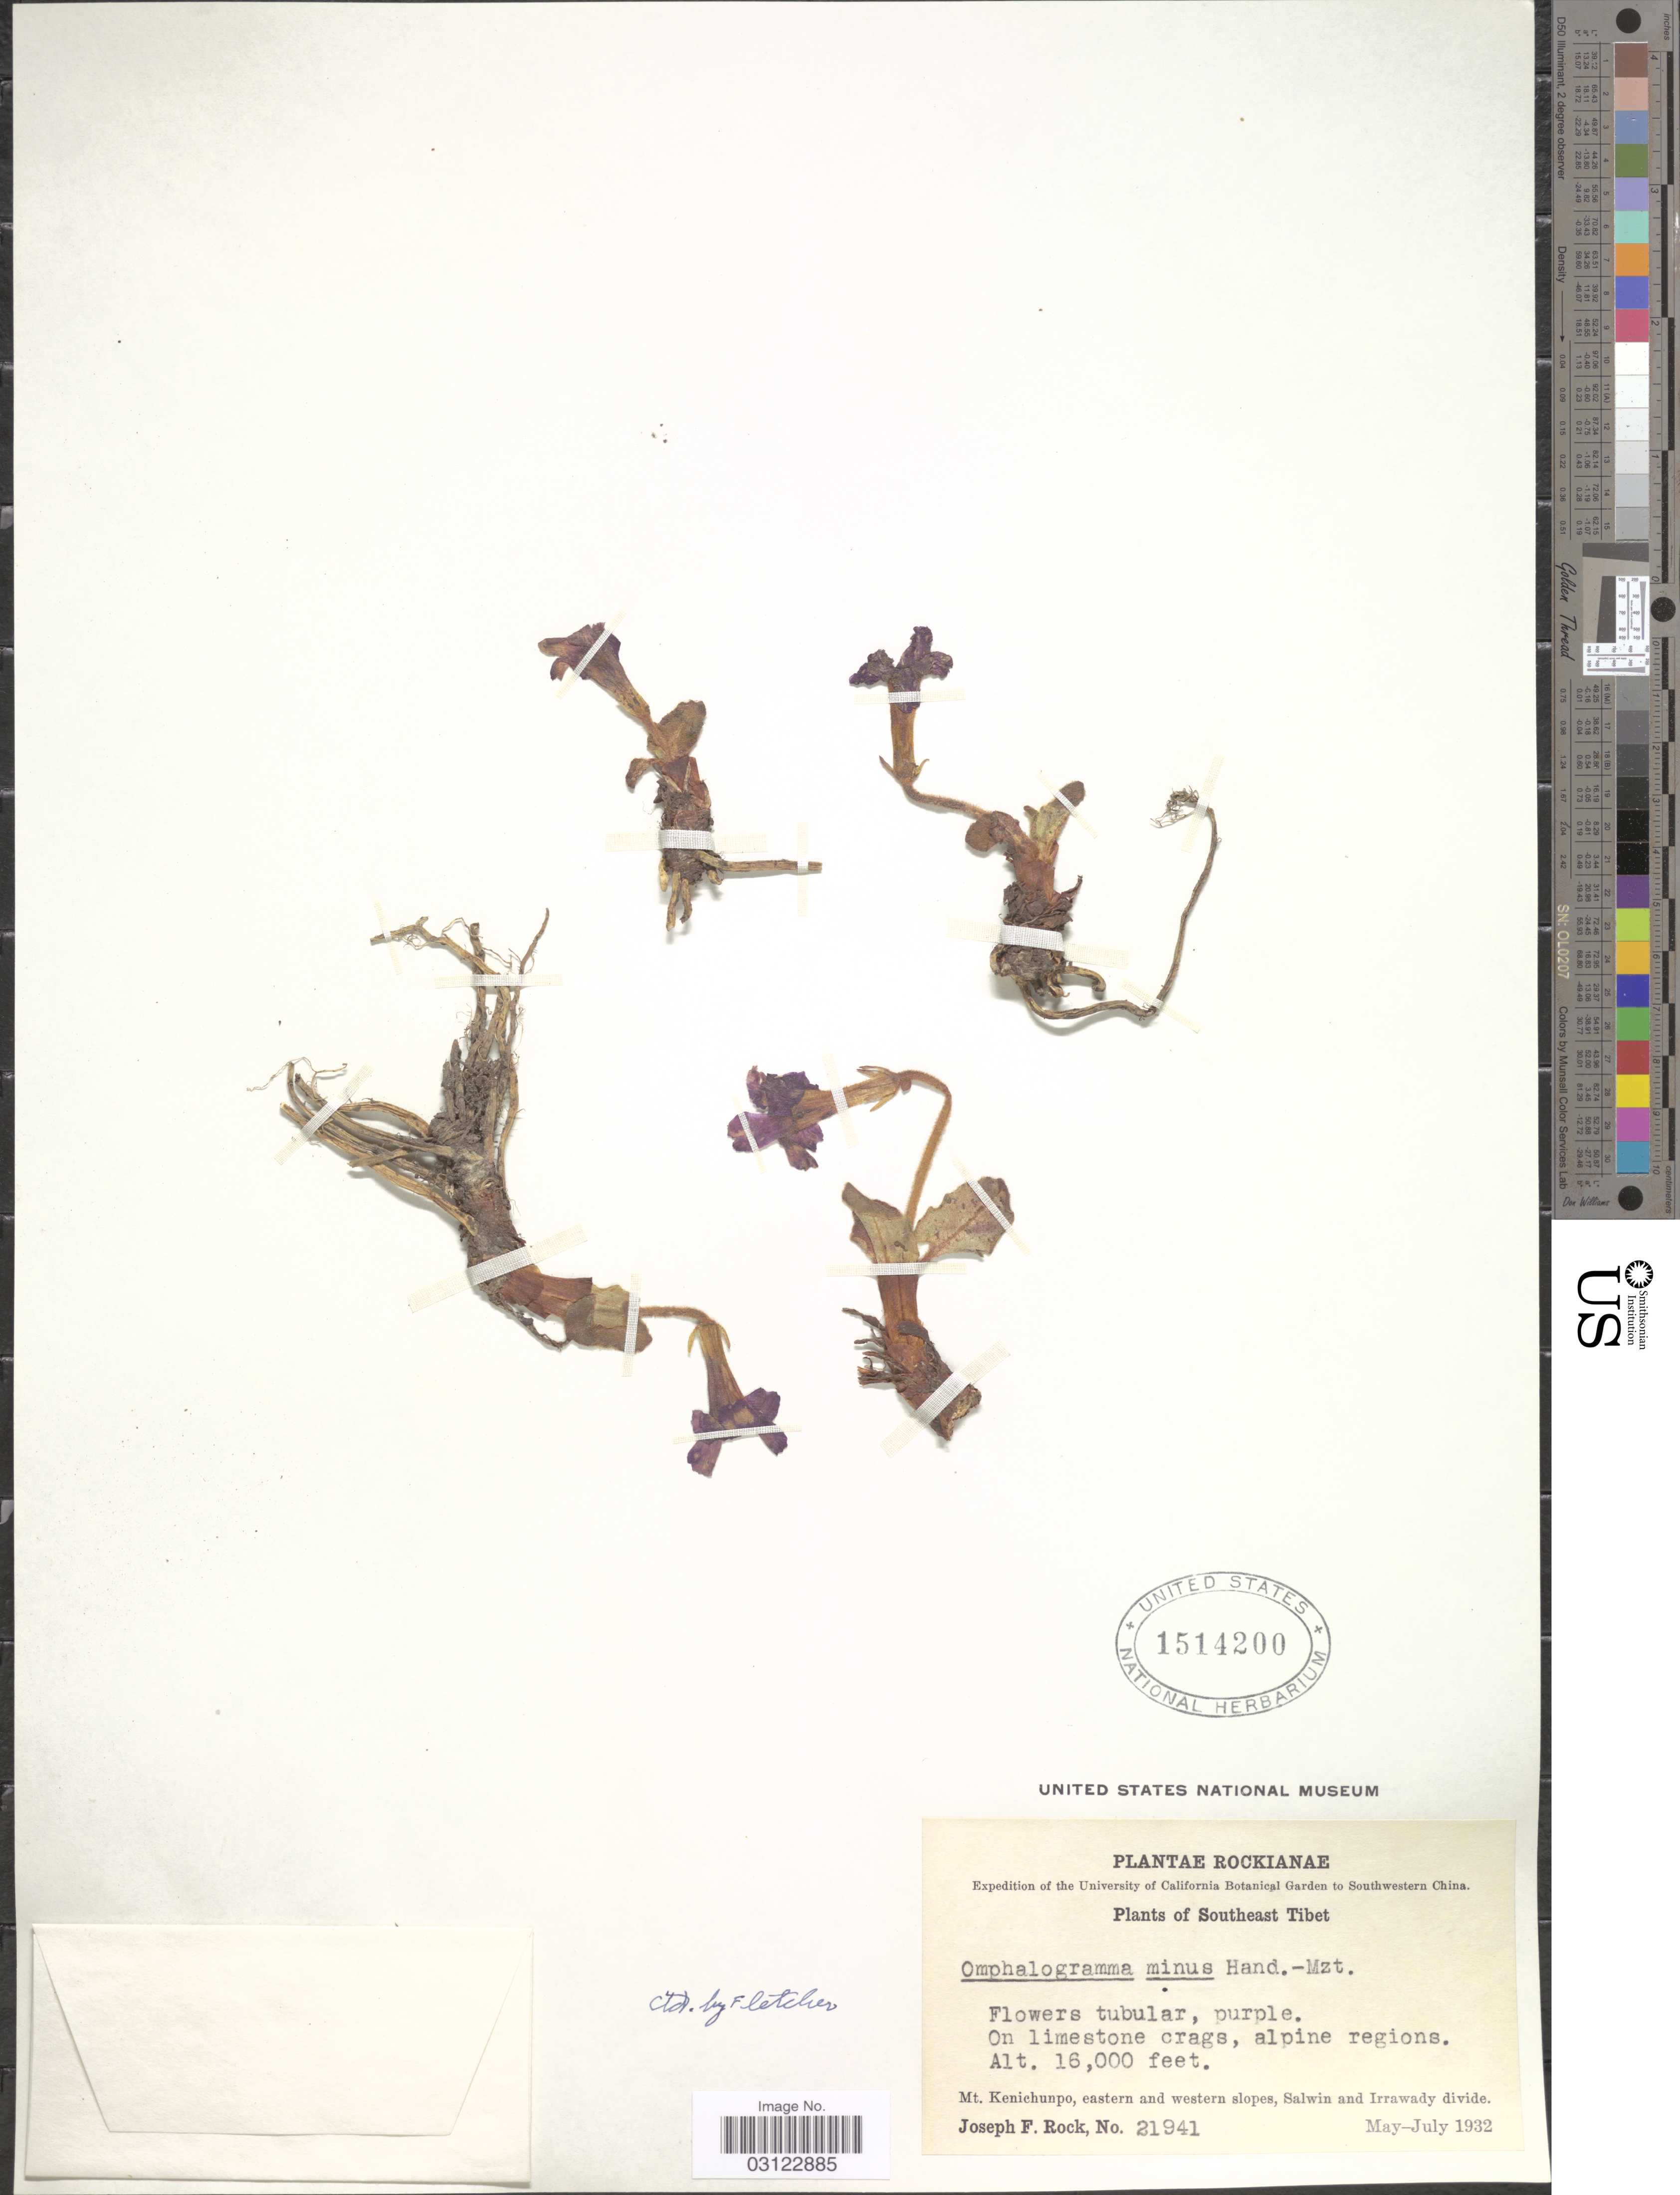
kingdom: Plantae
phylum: Tracheophyta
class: Magnoliopsida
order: Ericales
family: Primulaceae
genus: Omphalogramma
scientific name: Omphalogramma minus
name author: Hand.-Mazz.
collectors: J. F. Rock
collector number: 21941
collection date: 1932-05/1932-07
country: China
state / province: Xizang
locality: Southwestern China. Southeast Tibet. On limestone crags, alpine regions. Mt. Kenichunpo, eastern and western slopes, Salwin and Irrawady divide.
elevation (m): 4877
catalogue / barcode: US 1514200